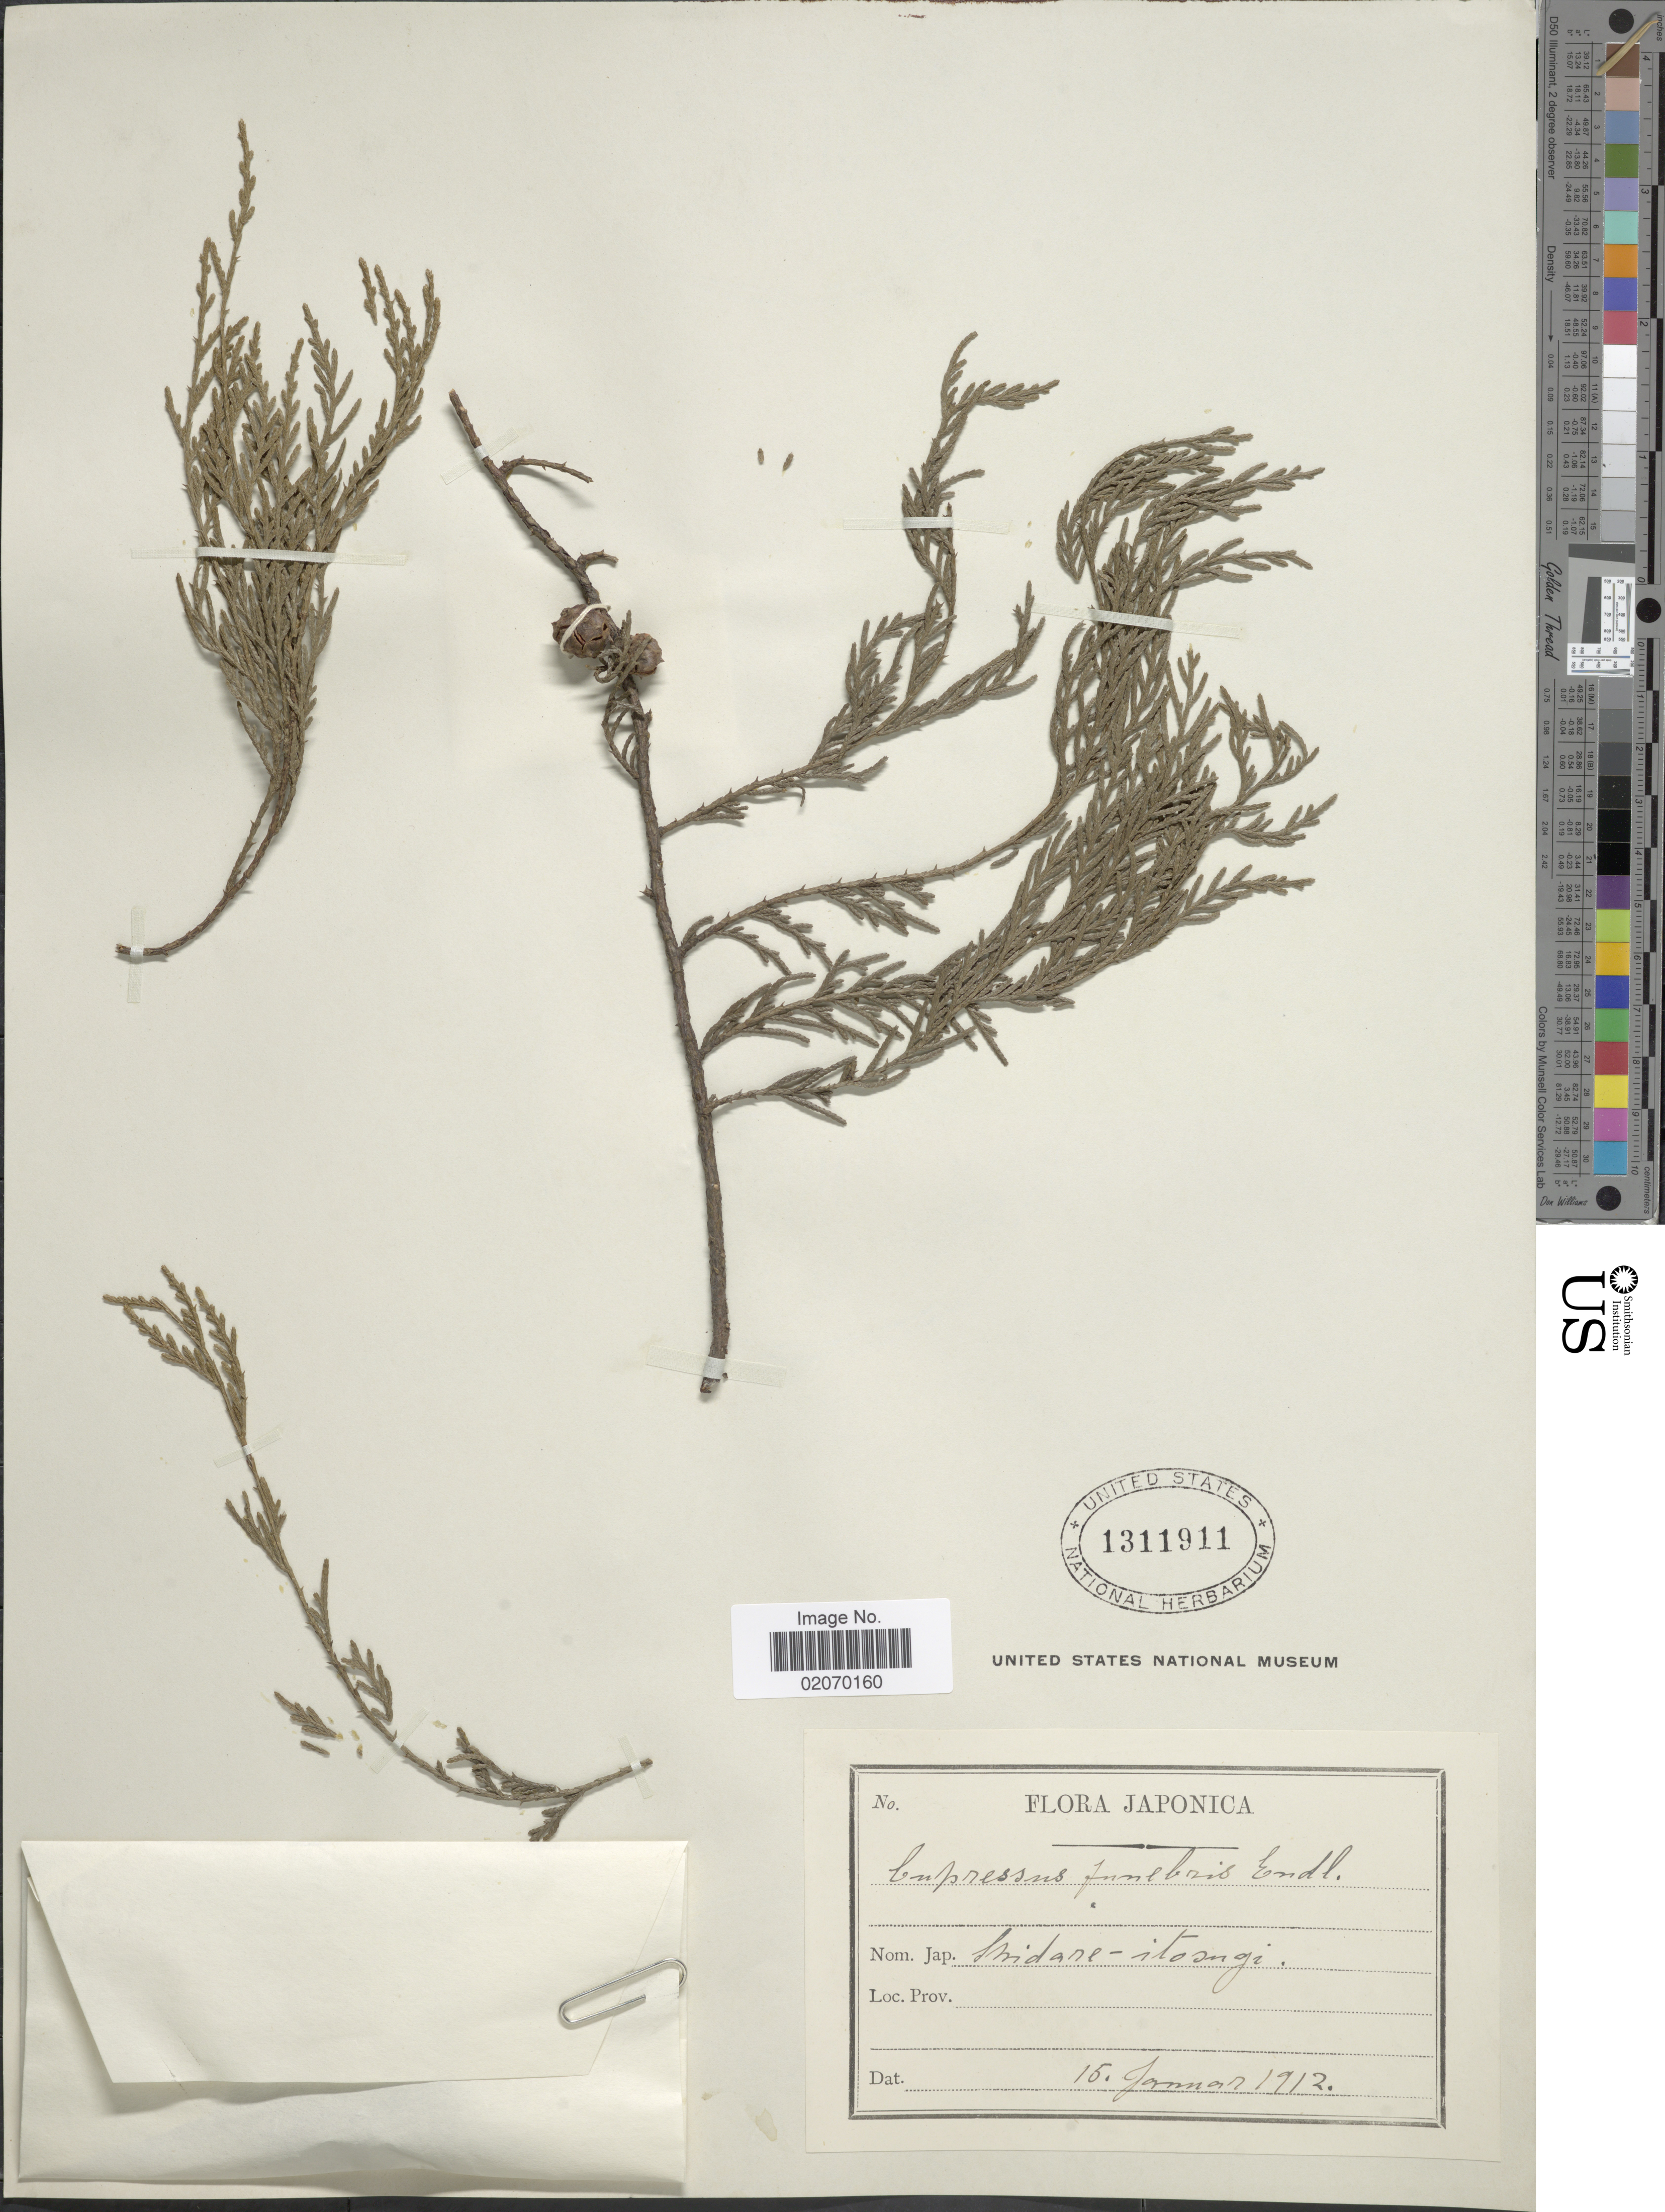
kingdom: Plantae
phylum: Tracheophyta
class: Pinopsida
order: Pinales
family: Cupressaceae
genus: Cupressus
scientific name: Cupressus funebris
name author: Endl.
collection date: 1912-01-15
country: Japan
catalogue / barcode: US 1311911